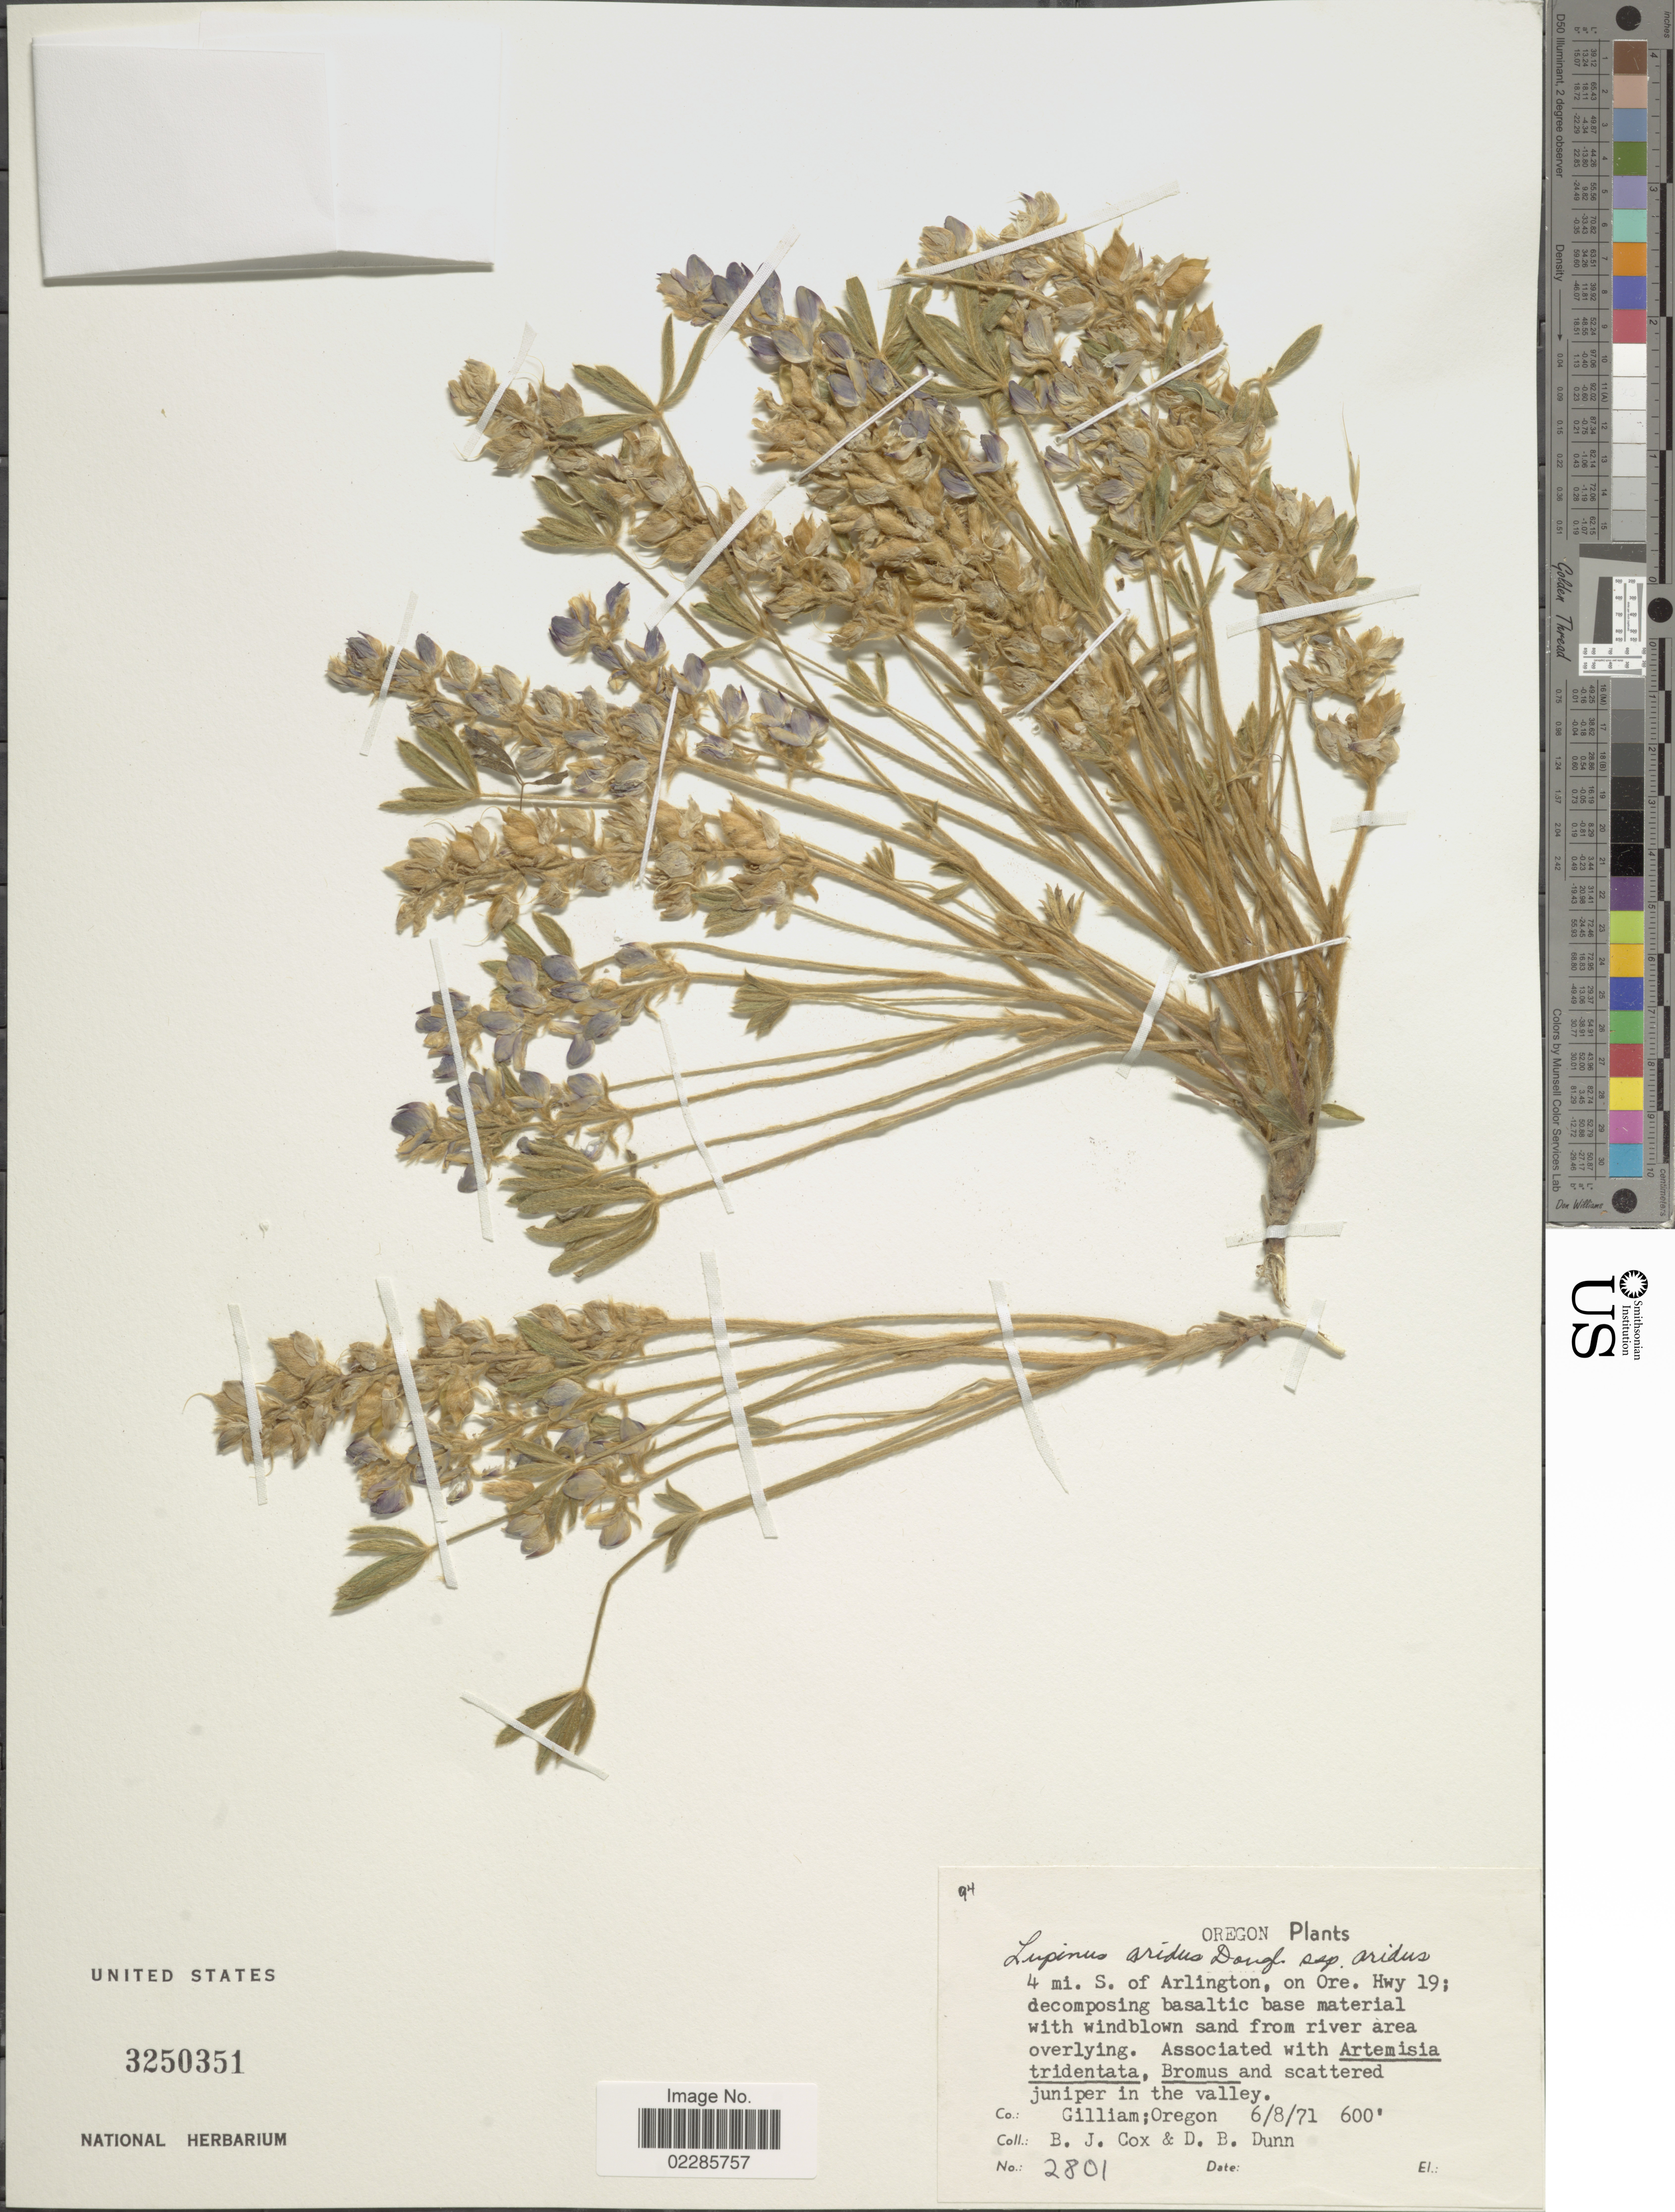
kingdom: Plantae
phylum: Tracheophyta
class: Magnoliopsida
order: Fabales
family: Fabaceae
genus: Lupinus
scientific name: Lupinus aridus subsp. aridus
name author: Douglas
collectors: B. Cox & D. B. Dunn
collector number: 2801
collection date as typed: Transcribed d/m/y: 8/6/71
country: United States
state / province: Oregon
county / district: Gilliam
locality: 4 mi S of Arlington, on Ore. Hwy 19; decomposing basaltic base material with windblown sand from river area overlying, juniper in the valley, Co: Gilliam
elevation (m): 183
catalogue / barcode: US 3250351